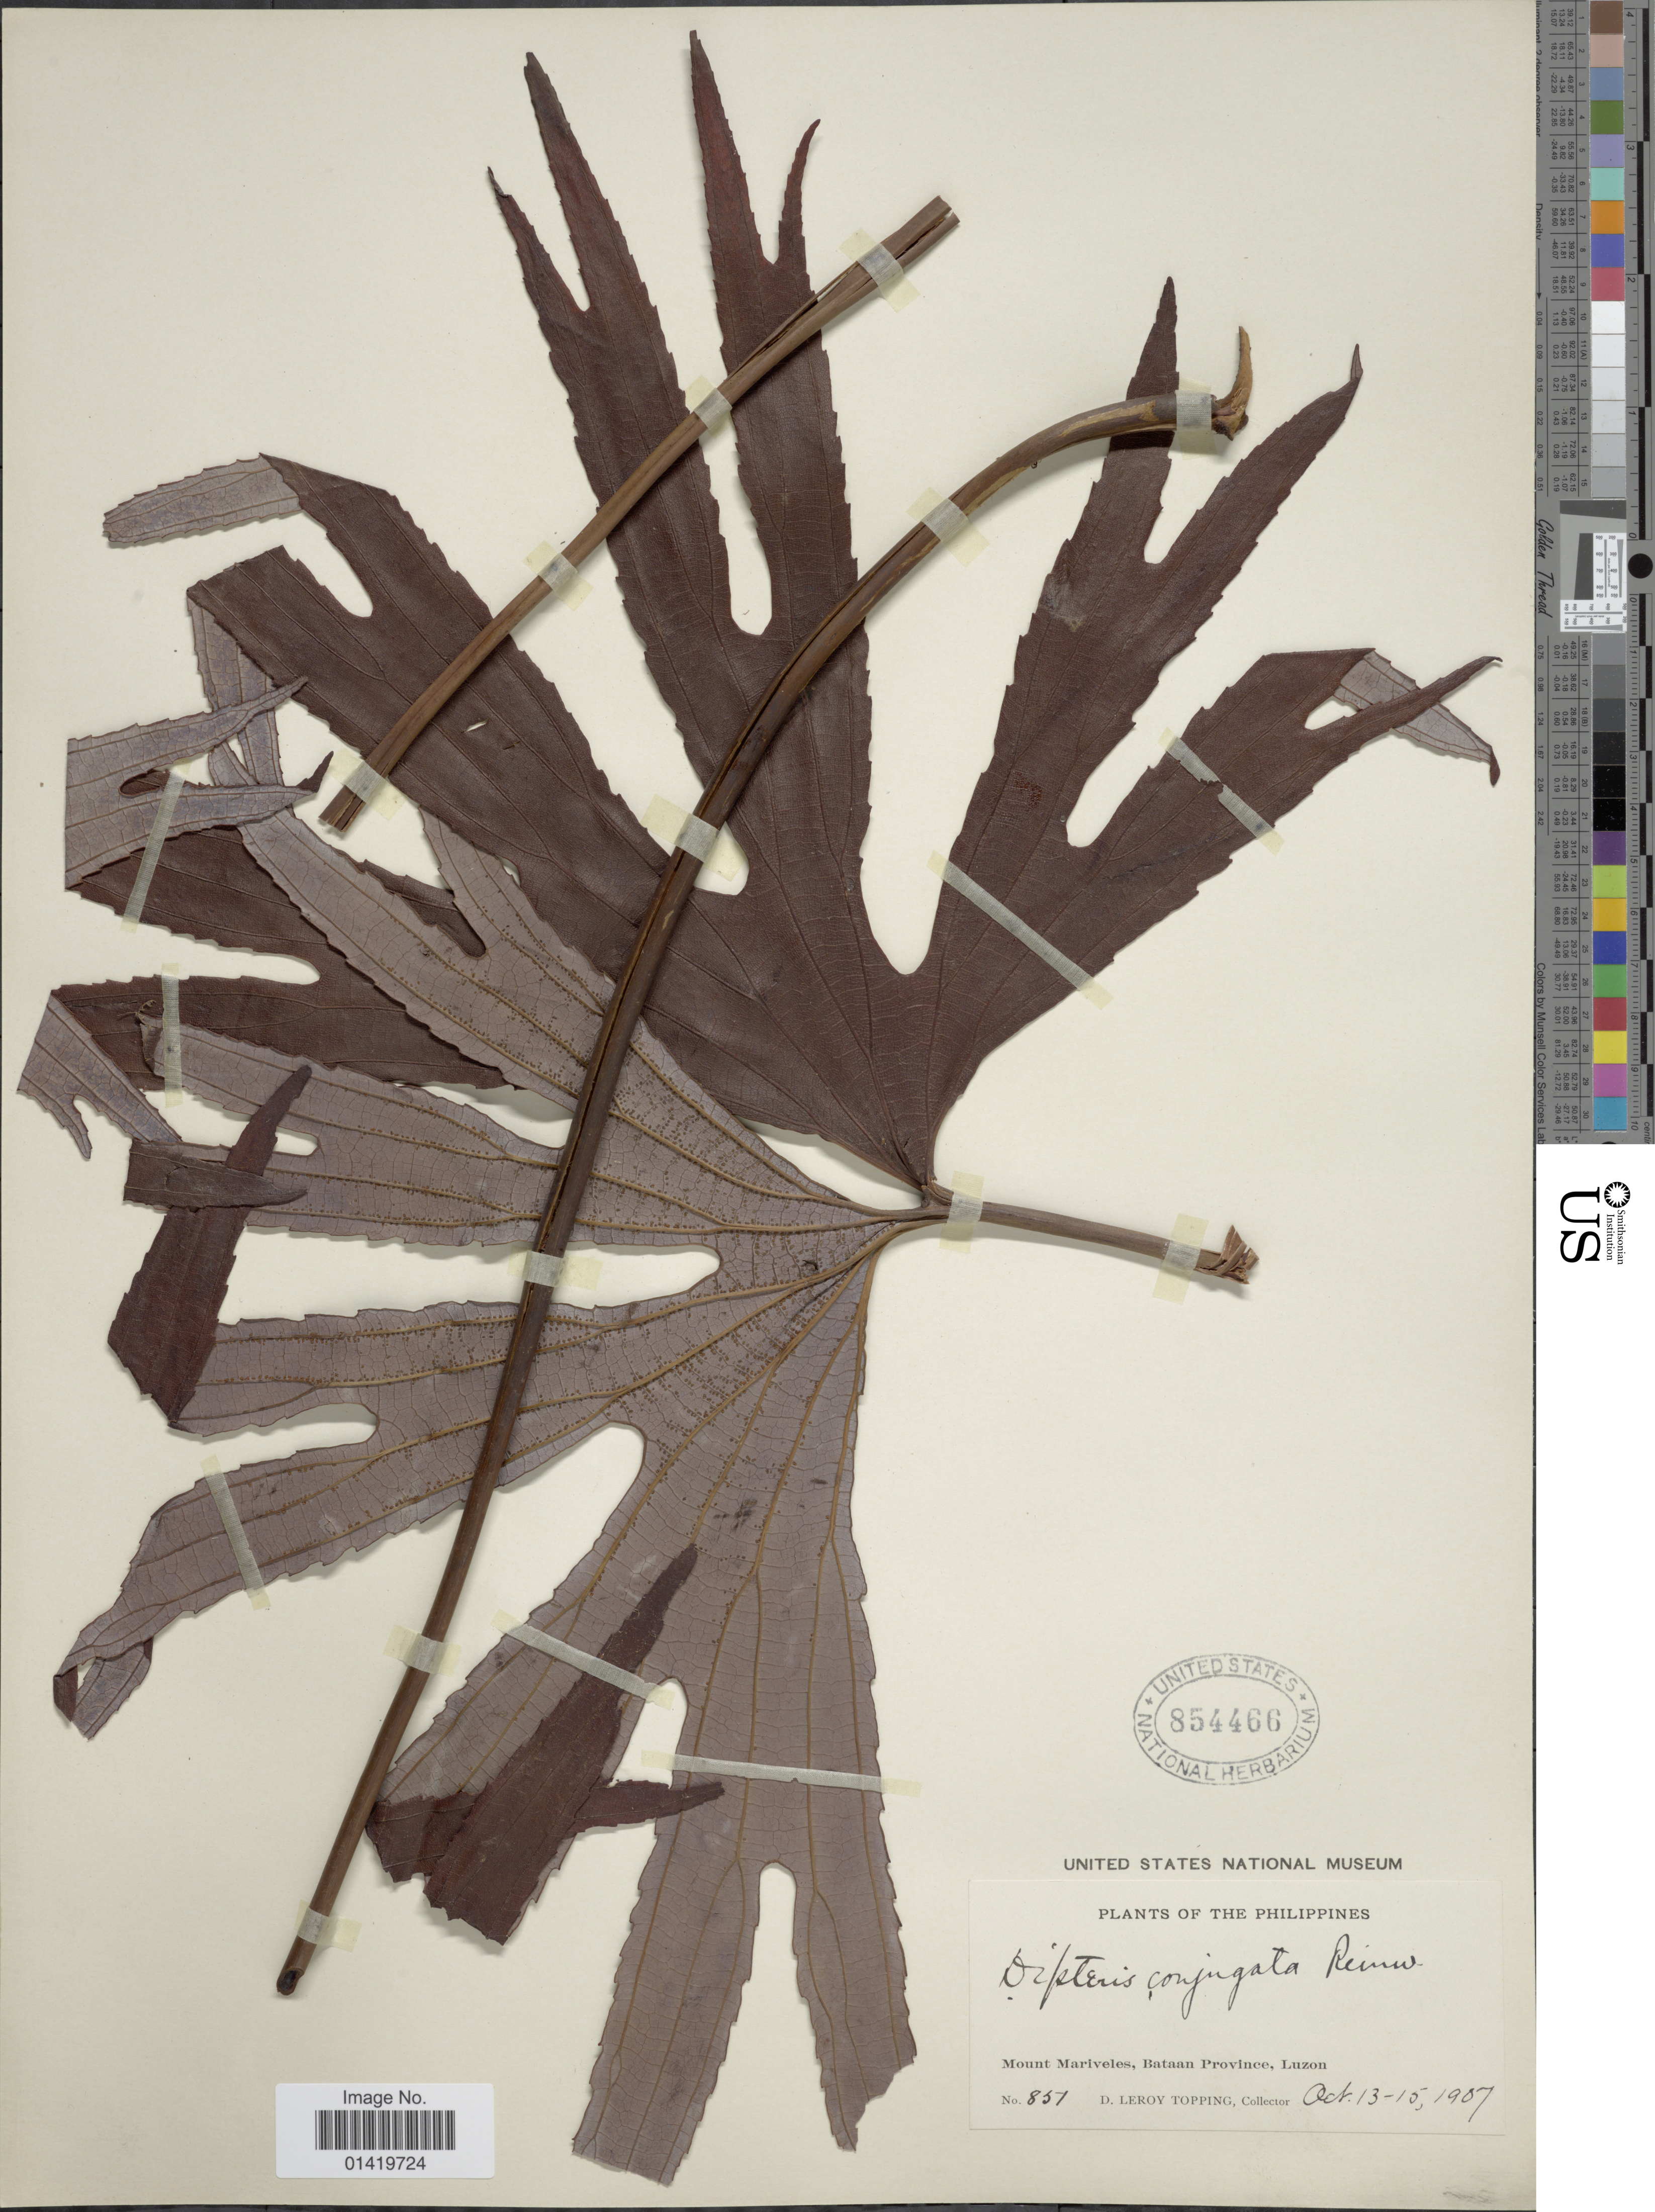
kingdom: Plantae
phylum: Tracheophyta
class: Polypodiopsida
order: Gleicheniales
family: Dipteridaceae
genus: Dipteris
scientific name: Dipteris conjugata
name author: Reinw.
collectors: D. L. Topping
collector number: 851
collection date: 1907-10-13/1907-10-15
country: Philippines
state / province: Cagayan Valley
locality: Mount Mariveles Bataan province, Luzon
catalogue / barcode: US 854466